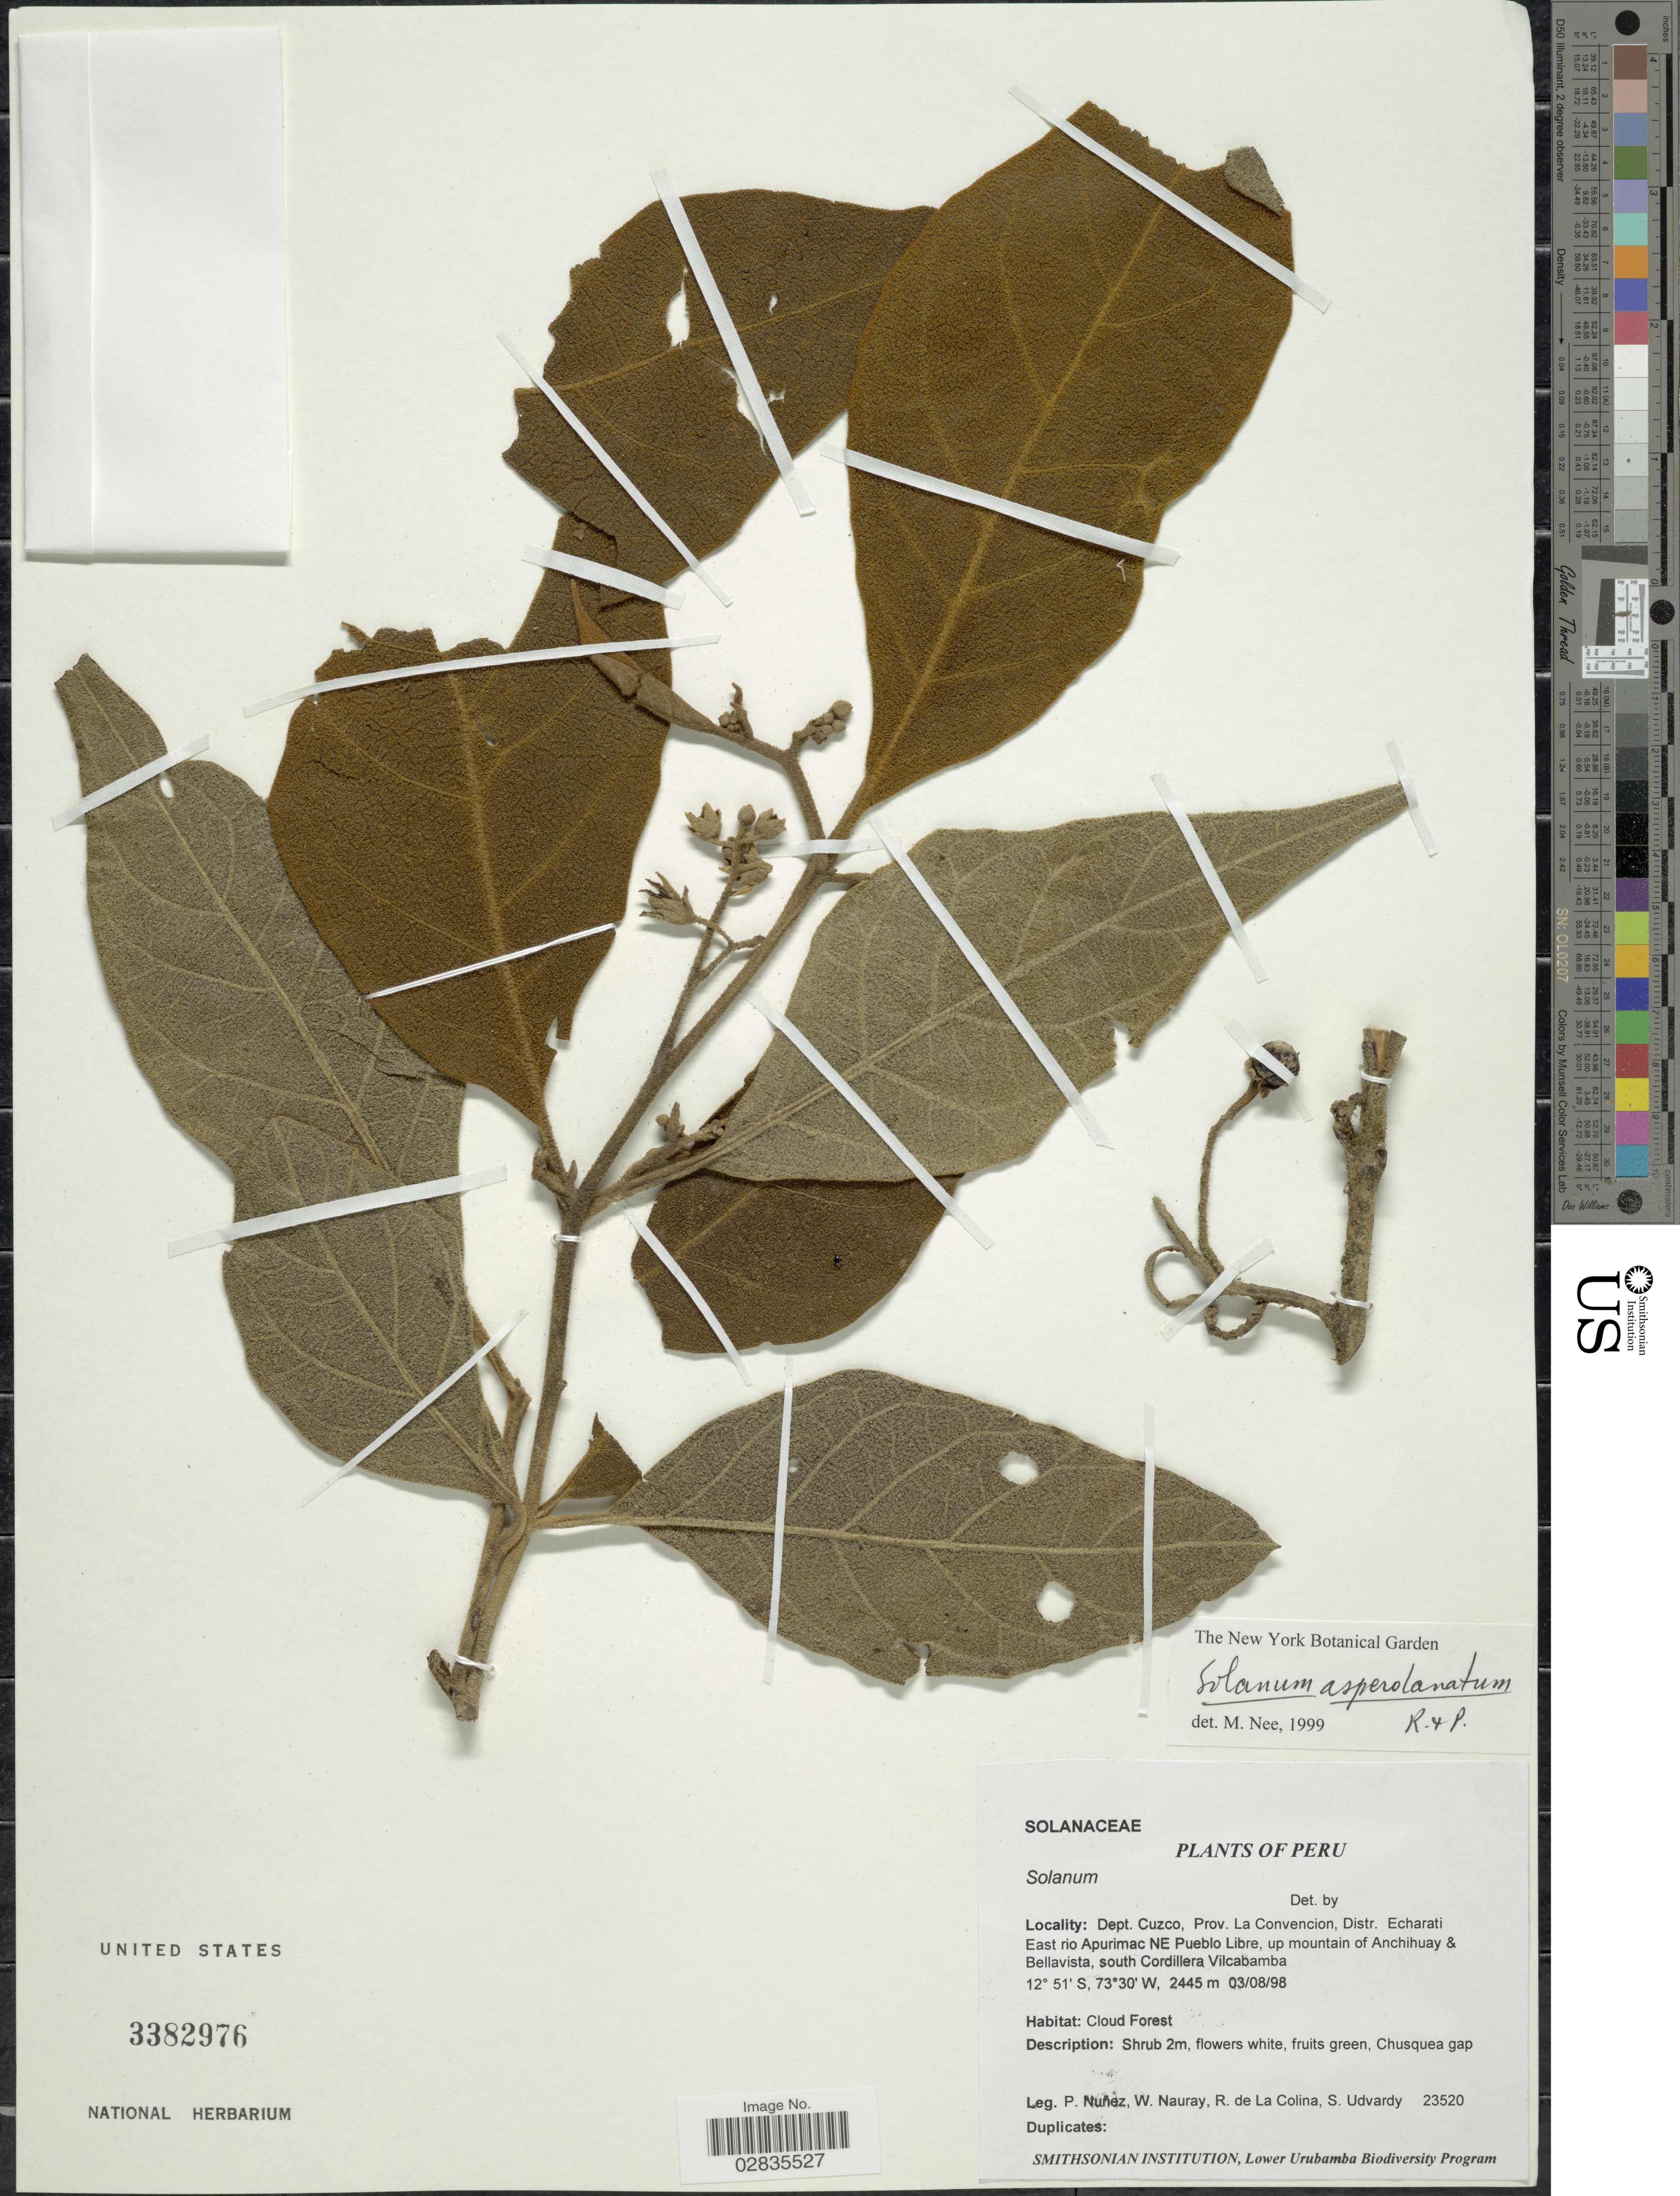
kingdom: Plantae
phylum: Tracheophyta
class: Magnoliopsida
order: Solanales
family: Solanaceae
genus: Solanum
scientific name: Solanum asperolanatum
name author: Ruiz & Pav.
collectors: P. Nuñez V., W. Nauray, R. de La Colina & S. Udvardy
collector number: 23520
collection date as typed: Transcribed d/m/y: 3/8/98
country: Peru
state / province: Cusco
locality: Dept. Cuzco, Prov. La Convencion, Distr. Echarati East rio Apurimac NE Pueblo Libre, up mountain of Anchihuay & Bellavista, south Cordillera Vilcabamba.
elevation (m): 2445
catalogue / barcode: US 3382976